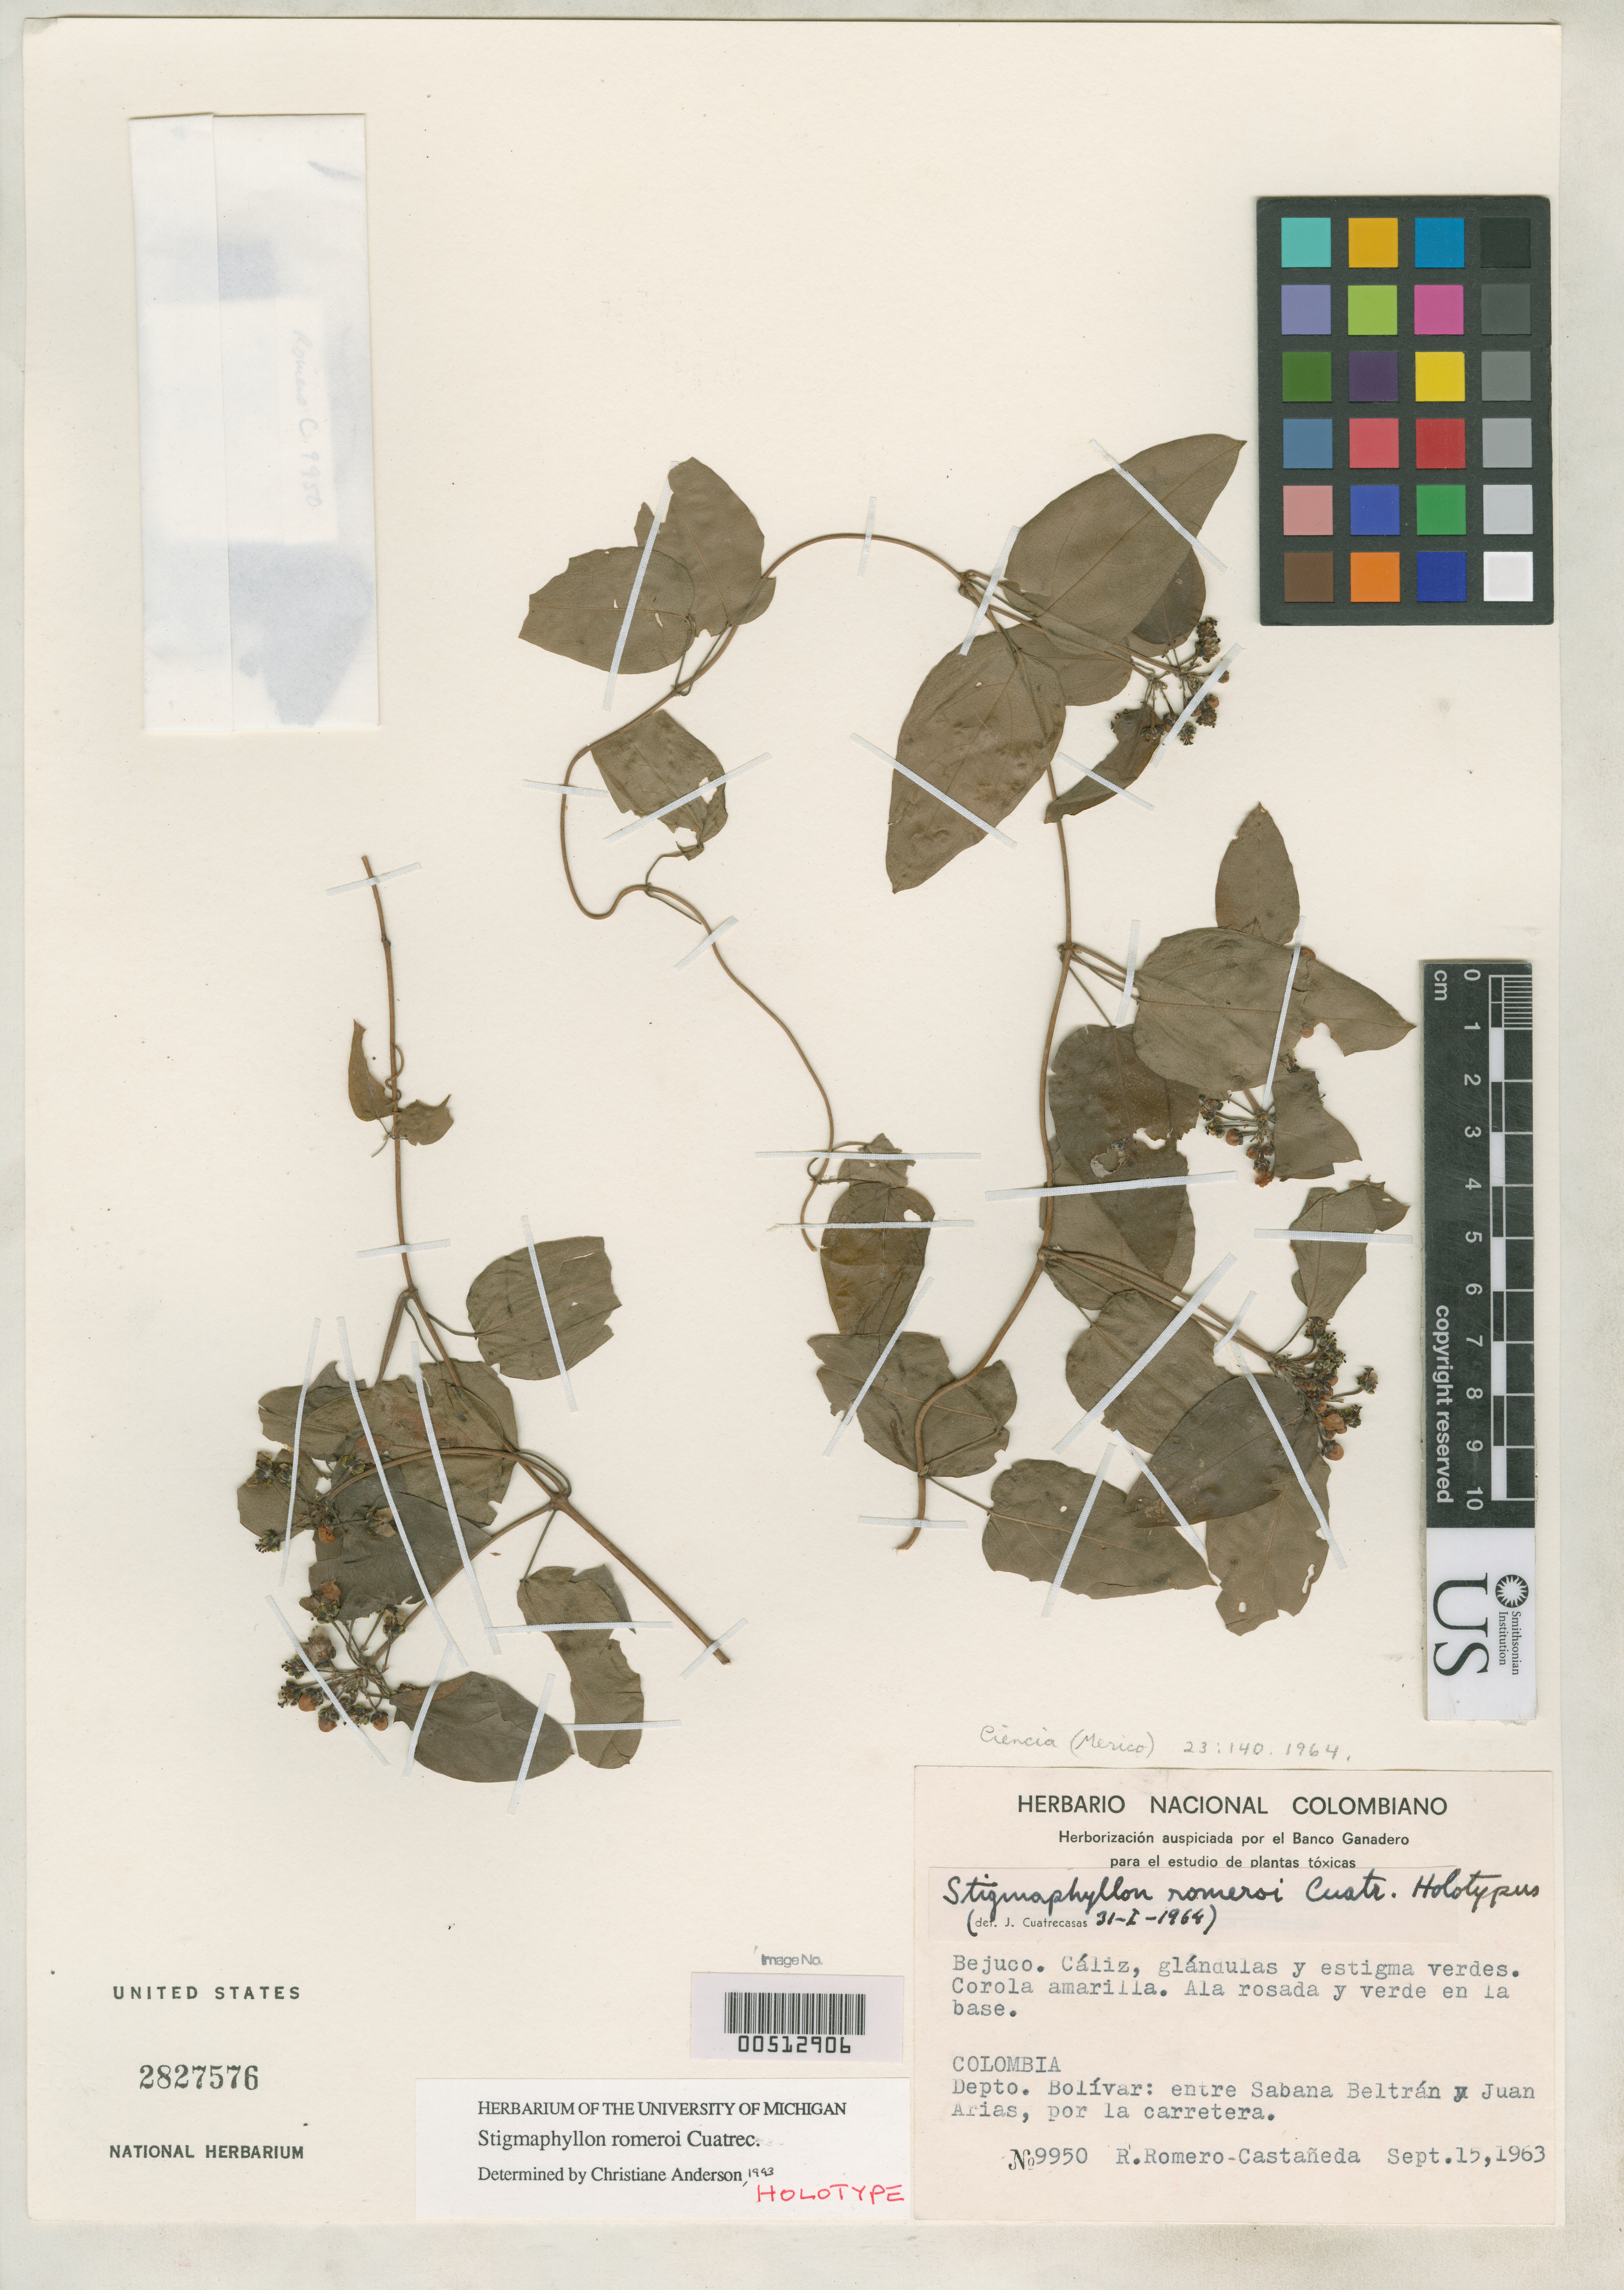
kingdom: Plantae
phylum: Tracheophyta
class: Magnoliopsida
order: Malpighiales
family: Malpighiaceae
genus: Stigmaphyllon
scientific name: Stigmaphyllon romeroi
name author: Cuatrec.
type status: Holotype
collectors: R. Romero Castañeda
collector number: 9950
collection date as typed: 15 Sep 1963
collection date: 1963-09-15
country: Colombia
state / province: Bolívar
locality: Between Sabana Beltran and Juan Arias, por La Carretera.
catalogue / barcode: US 2827576